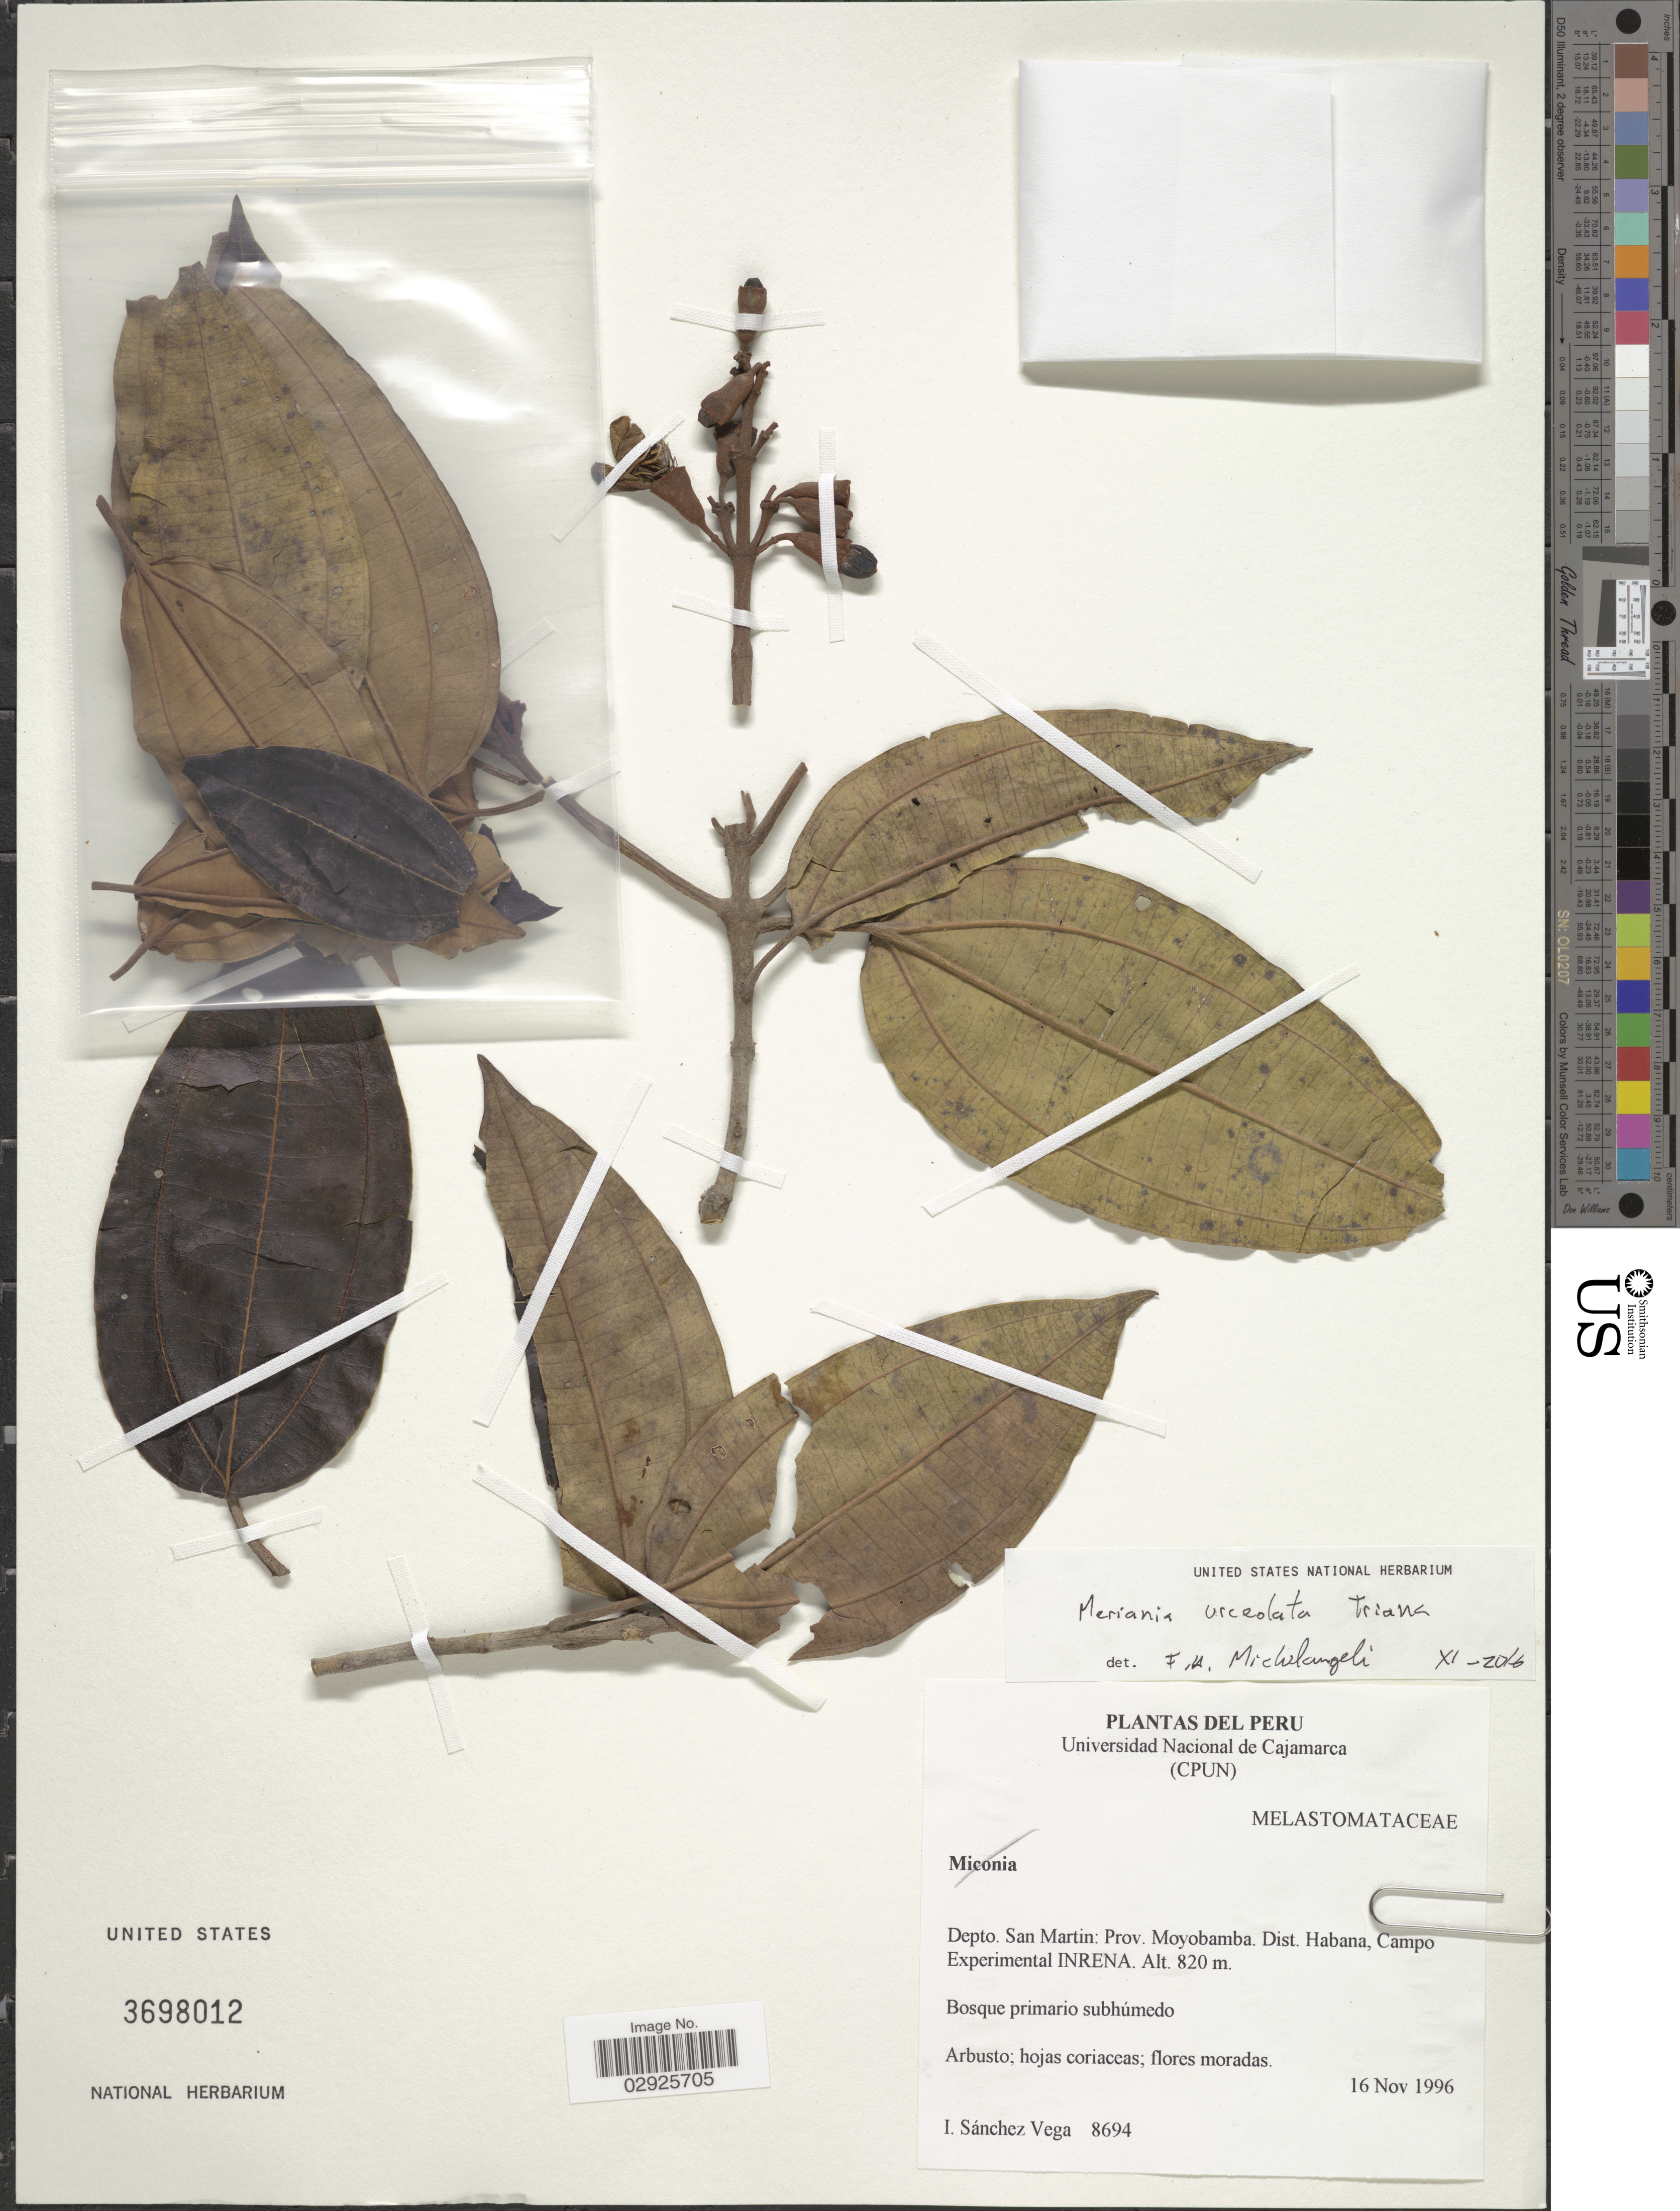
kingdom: Plantae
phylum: Tracheophyta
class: Magnoliopsida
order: Myrtales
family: Melastomataceae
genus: Meriania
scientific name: Meriania urceolata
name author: Triana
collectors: I. Sánchez Vega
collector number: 8694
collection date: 1996-11-16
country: Peru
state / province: San Martín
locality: Depto. San Martin: Prov. Moyobamba. Dist. Habana, Campo Experimental Inrena.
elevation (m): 820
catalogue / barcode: US 3698012